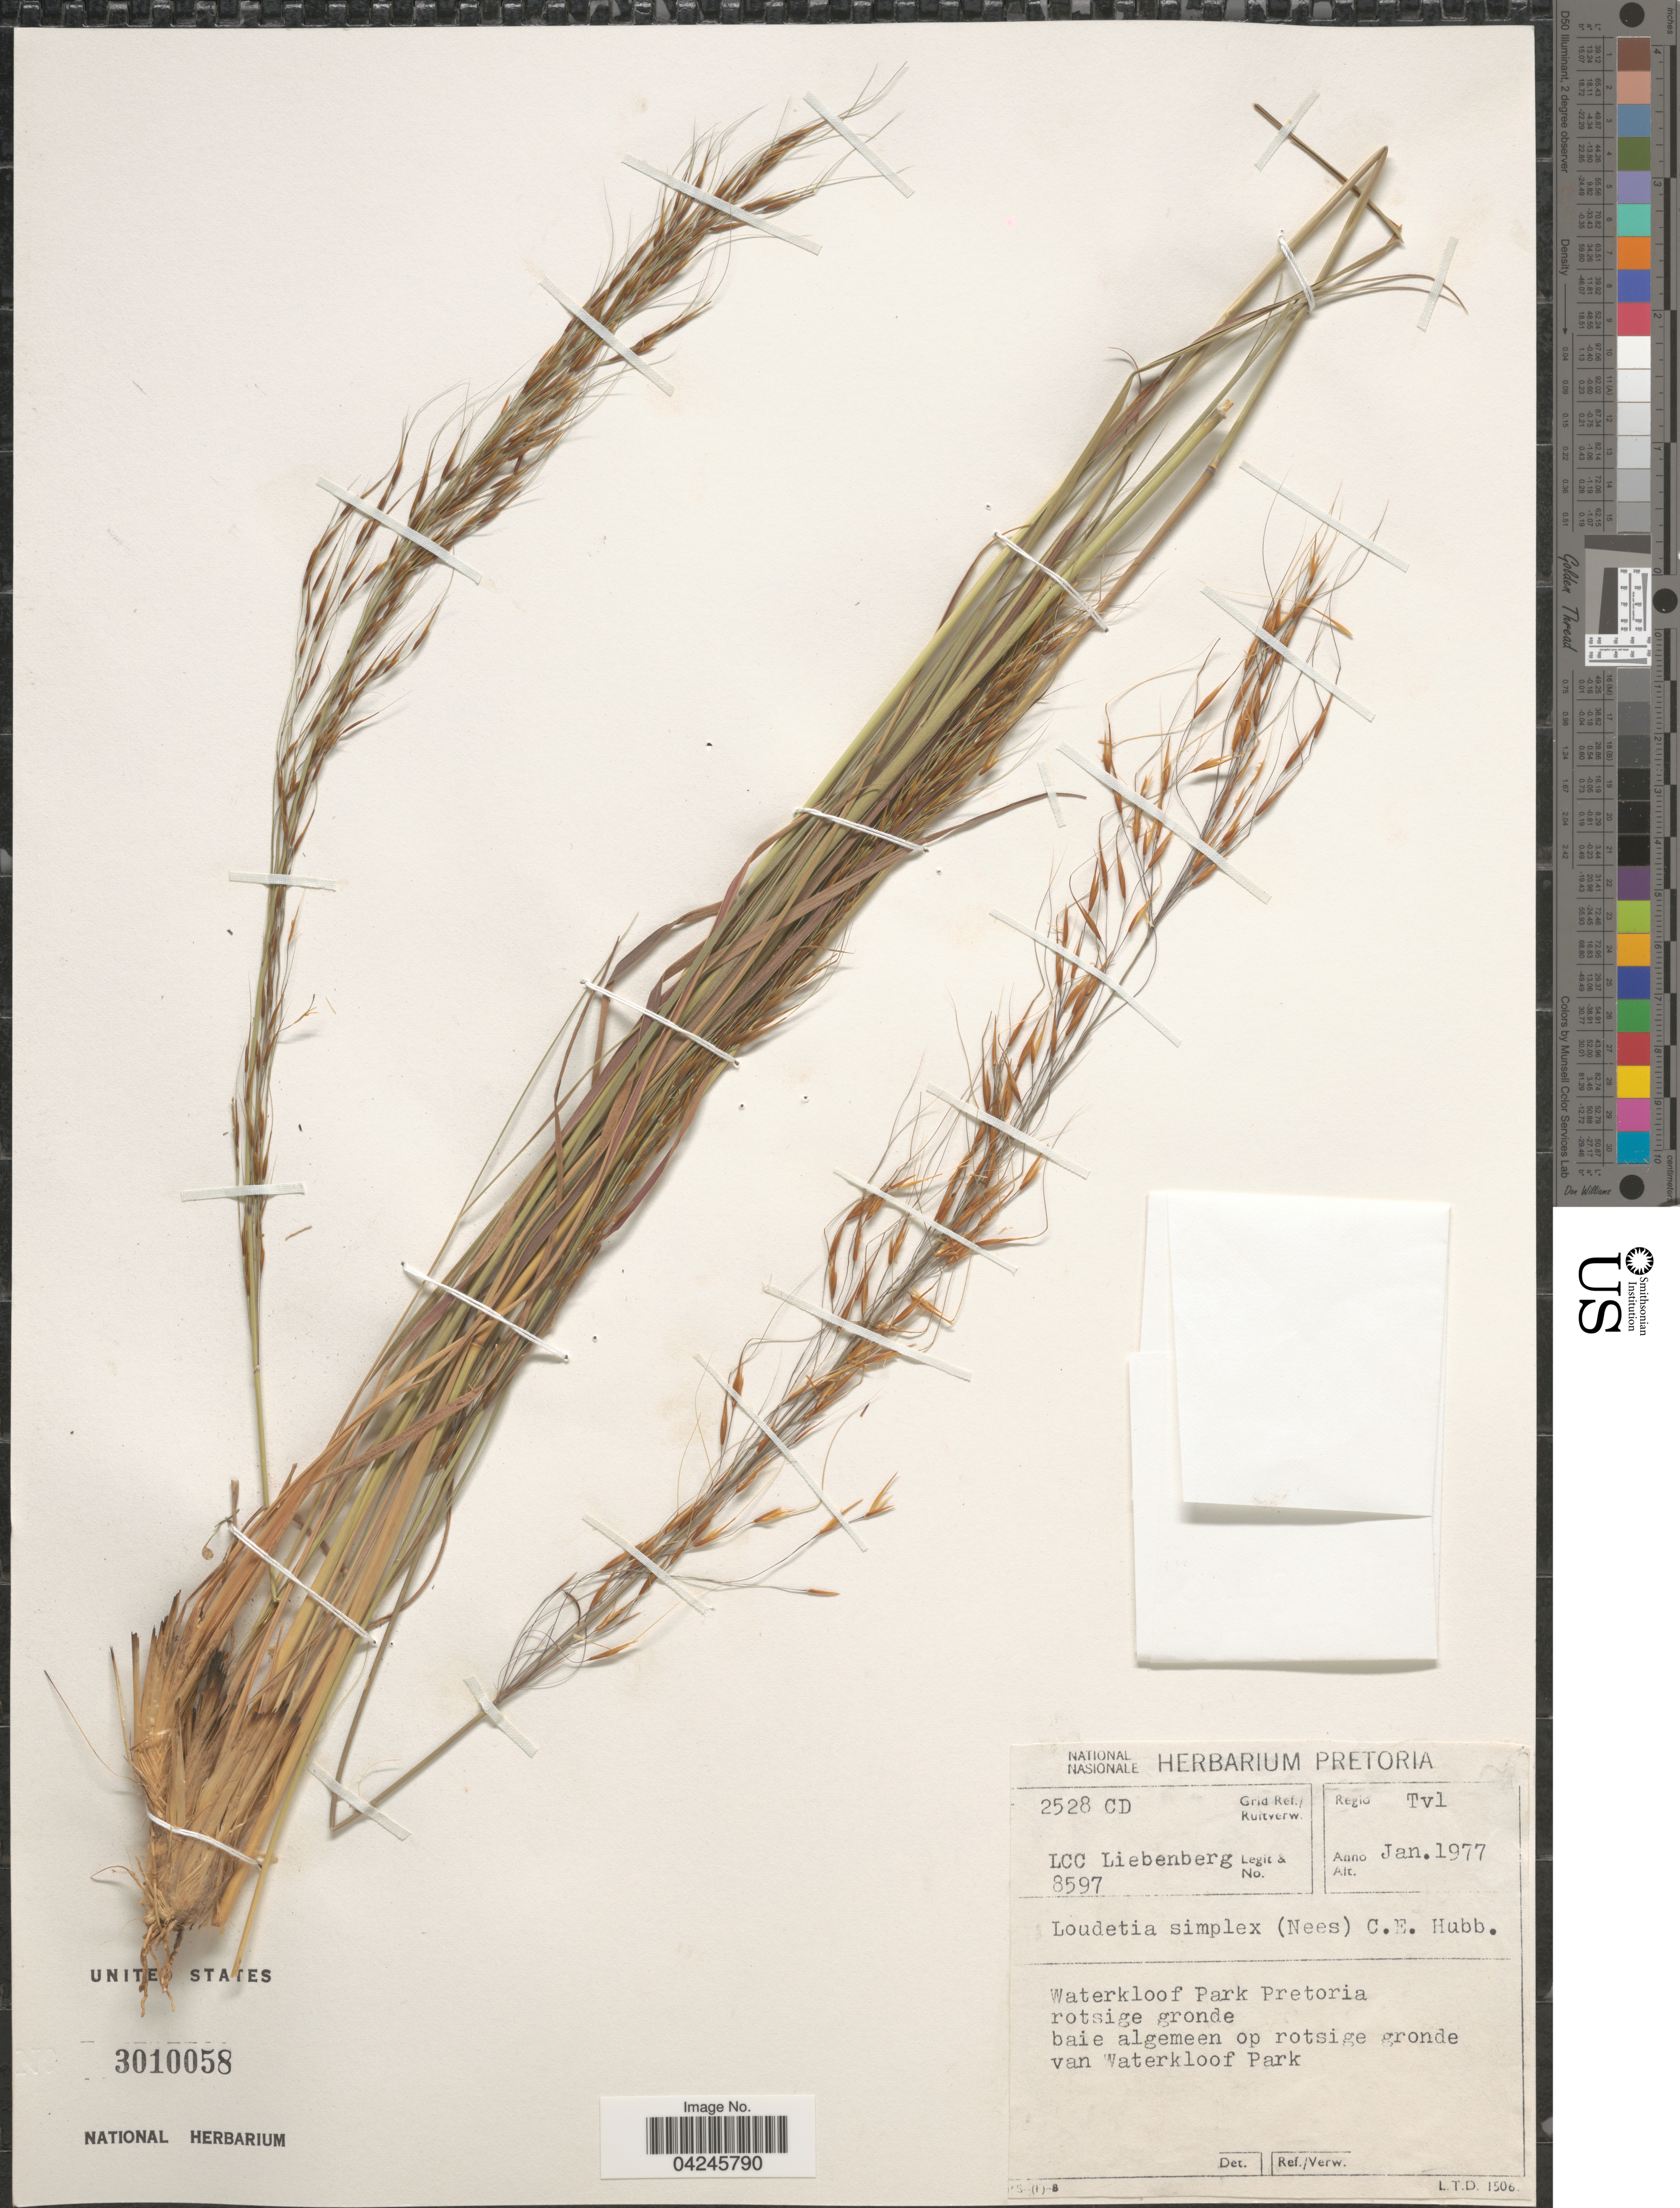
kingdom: Plantae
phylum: Tracheophyta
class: Liliopsida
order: Poales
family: Poaceae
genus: Loudetia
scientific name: Loudetia simplex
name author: (Nees) C.E. Hubb.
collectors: L. Liebenberg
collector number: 8597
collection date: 1977-01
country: South Africa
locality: Grid Ref./ Ruitverw. 2528 CD. Regio Tvl. Waterkloof Park Pretoria. Op rotsige gronde van Waterkloof Park.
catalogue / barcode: US 3010058